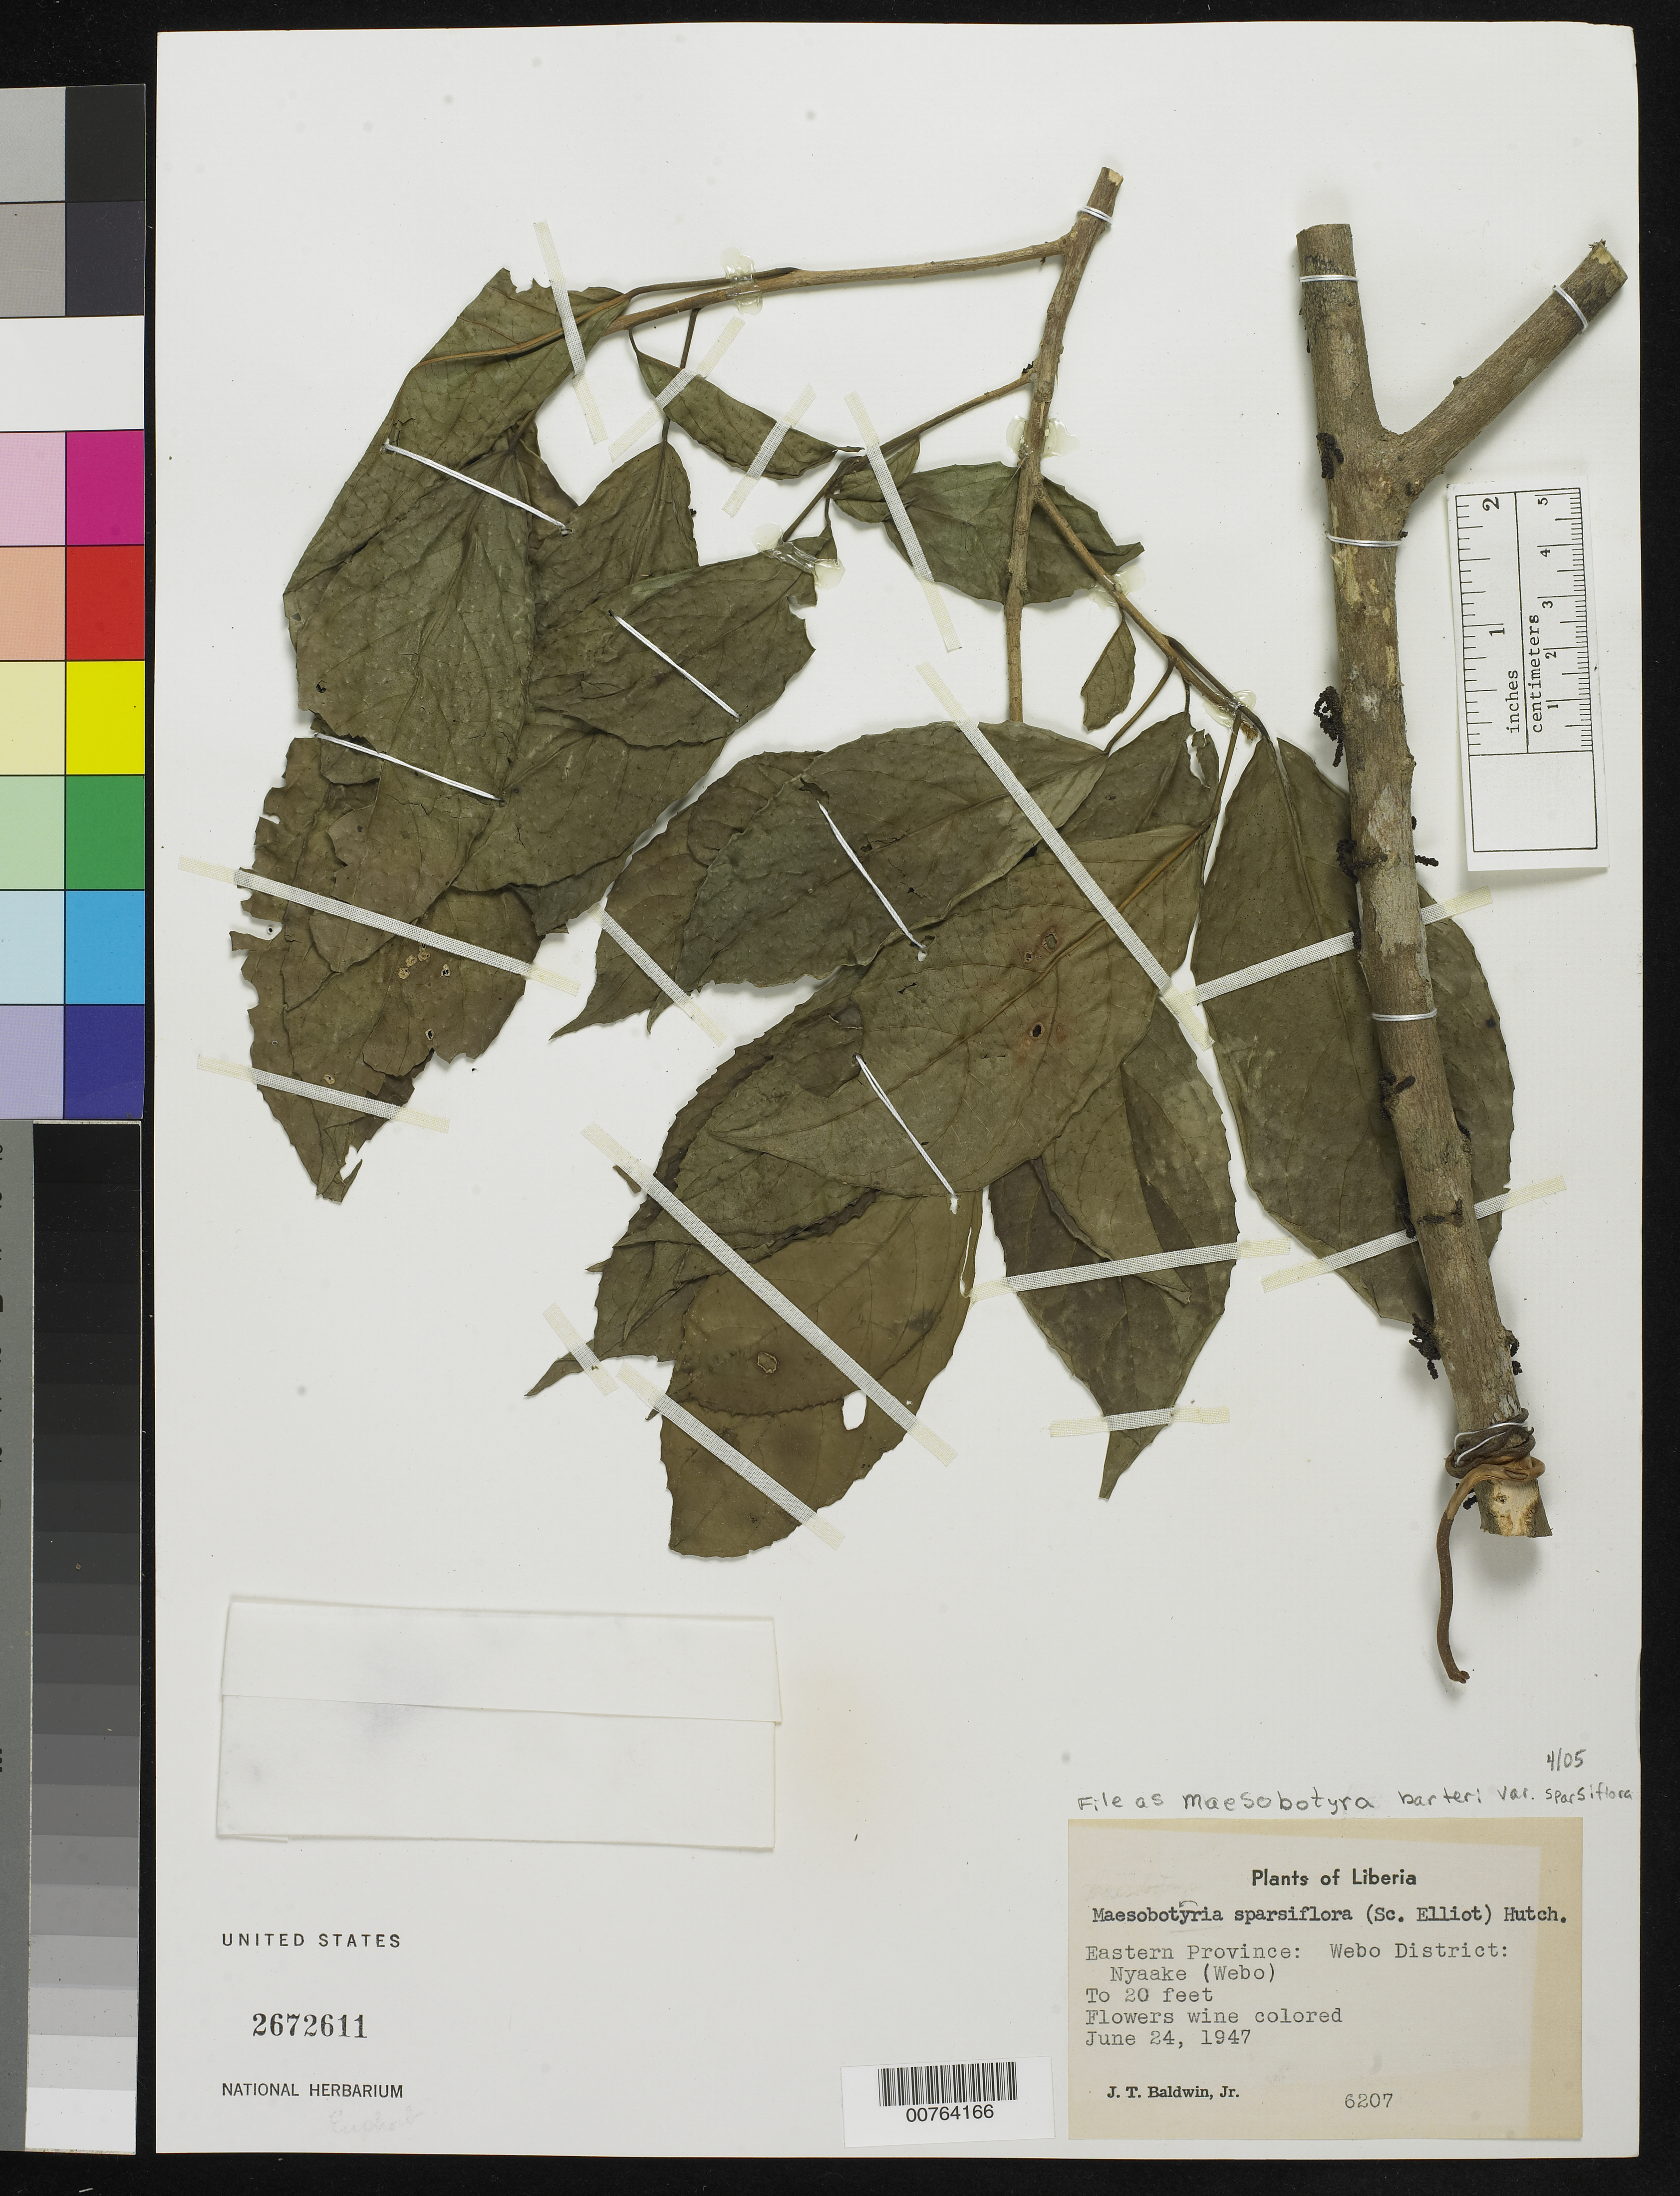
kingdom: Plantae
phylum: Tracheophyta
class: Magnoliopsida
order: Malpighiales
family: Phyllanthaceae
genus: Maesobotrya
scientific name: Maesobotrya sparsiflora var. sparsiflora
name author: (Scott Elliot) Hutch.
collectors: J. T. Baldwin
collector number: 6207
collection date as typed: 24 Jun 1947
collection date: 1947-06-24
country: Liberia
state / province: River Gee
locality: Eastern Province: Webo District, Nyaake (Webo)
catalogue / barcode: US 2672611